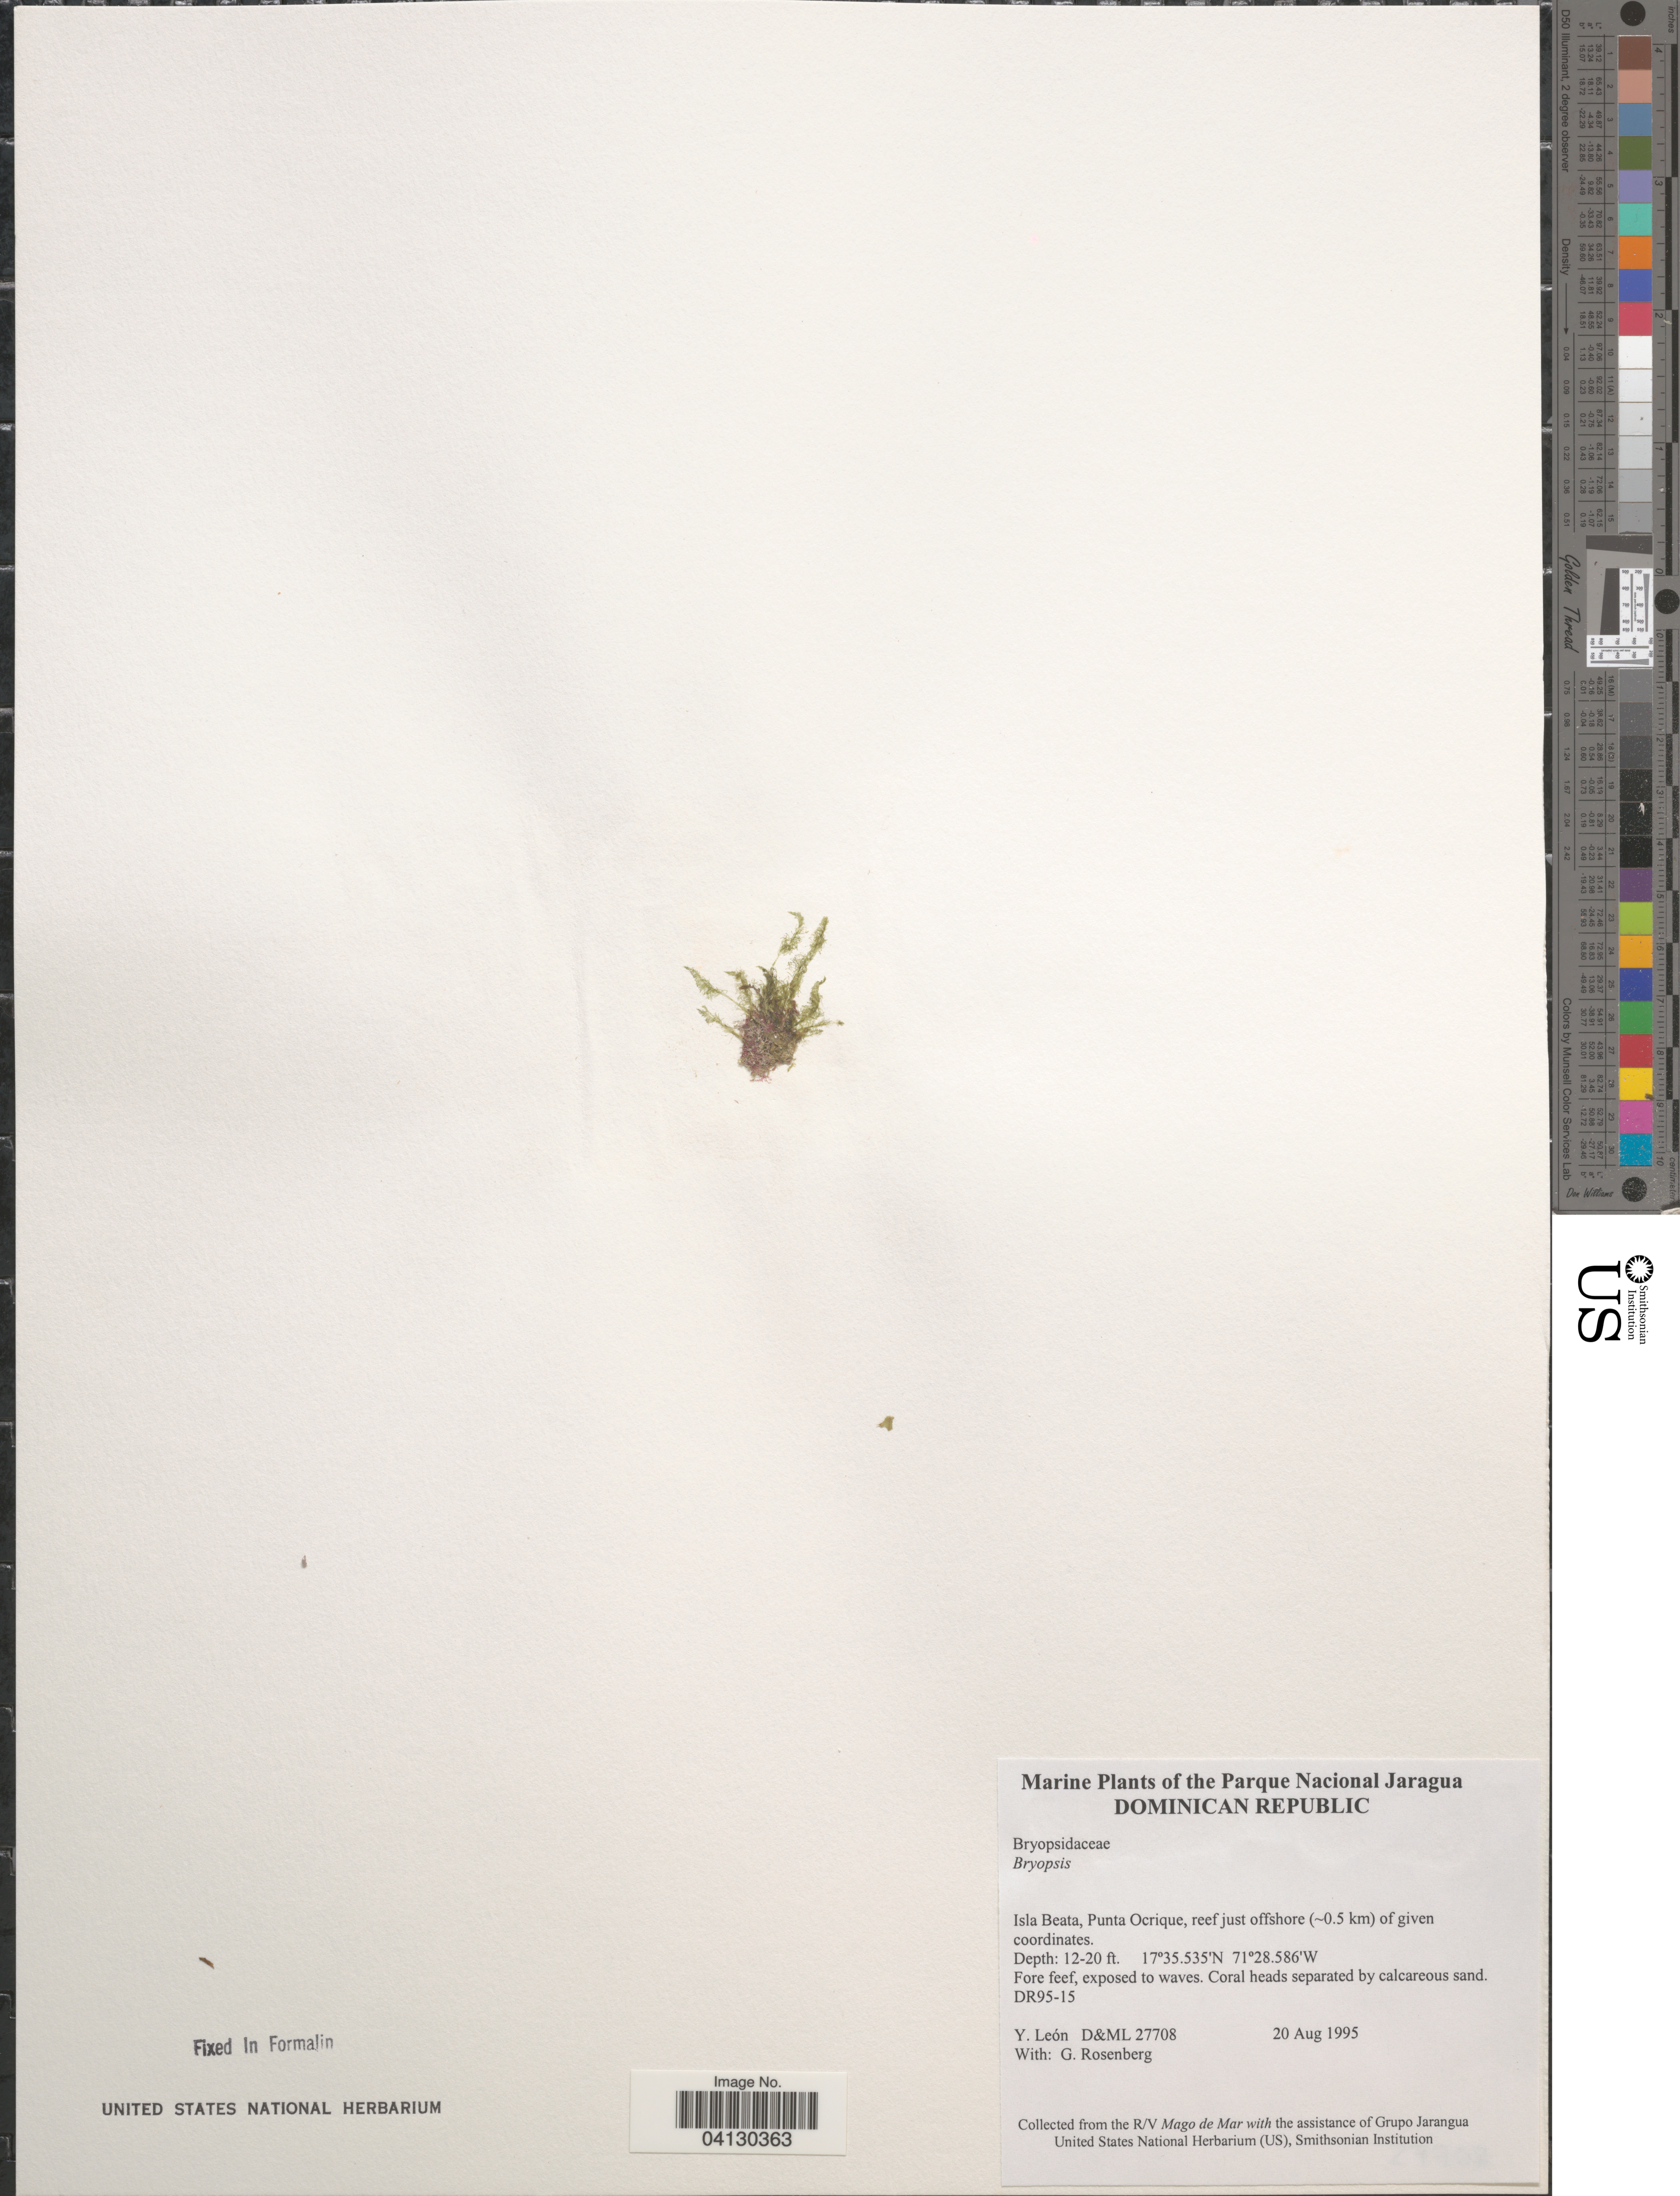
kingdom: Plantae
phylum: Chlorophyta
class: Ulvophyceae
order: Bryopsidales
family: Bryopsidaceae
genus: Bryopsis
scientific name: Bryopsis sp.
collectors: Y. León & G. Rosenberg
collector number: D&ML27708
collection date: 1995-08-20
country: Dominican Republic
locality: The Parque Nacional Jaragua. Isla Beata, Punta Ocrique, reef just offshore (~0.5 km) of given coordinates.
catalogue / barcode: US 328889